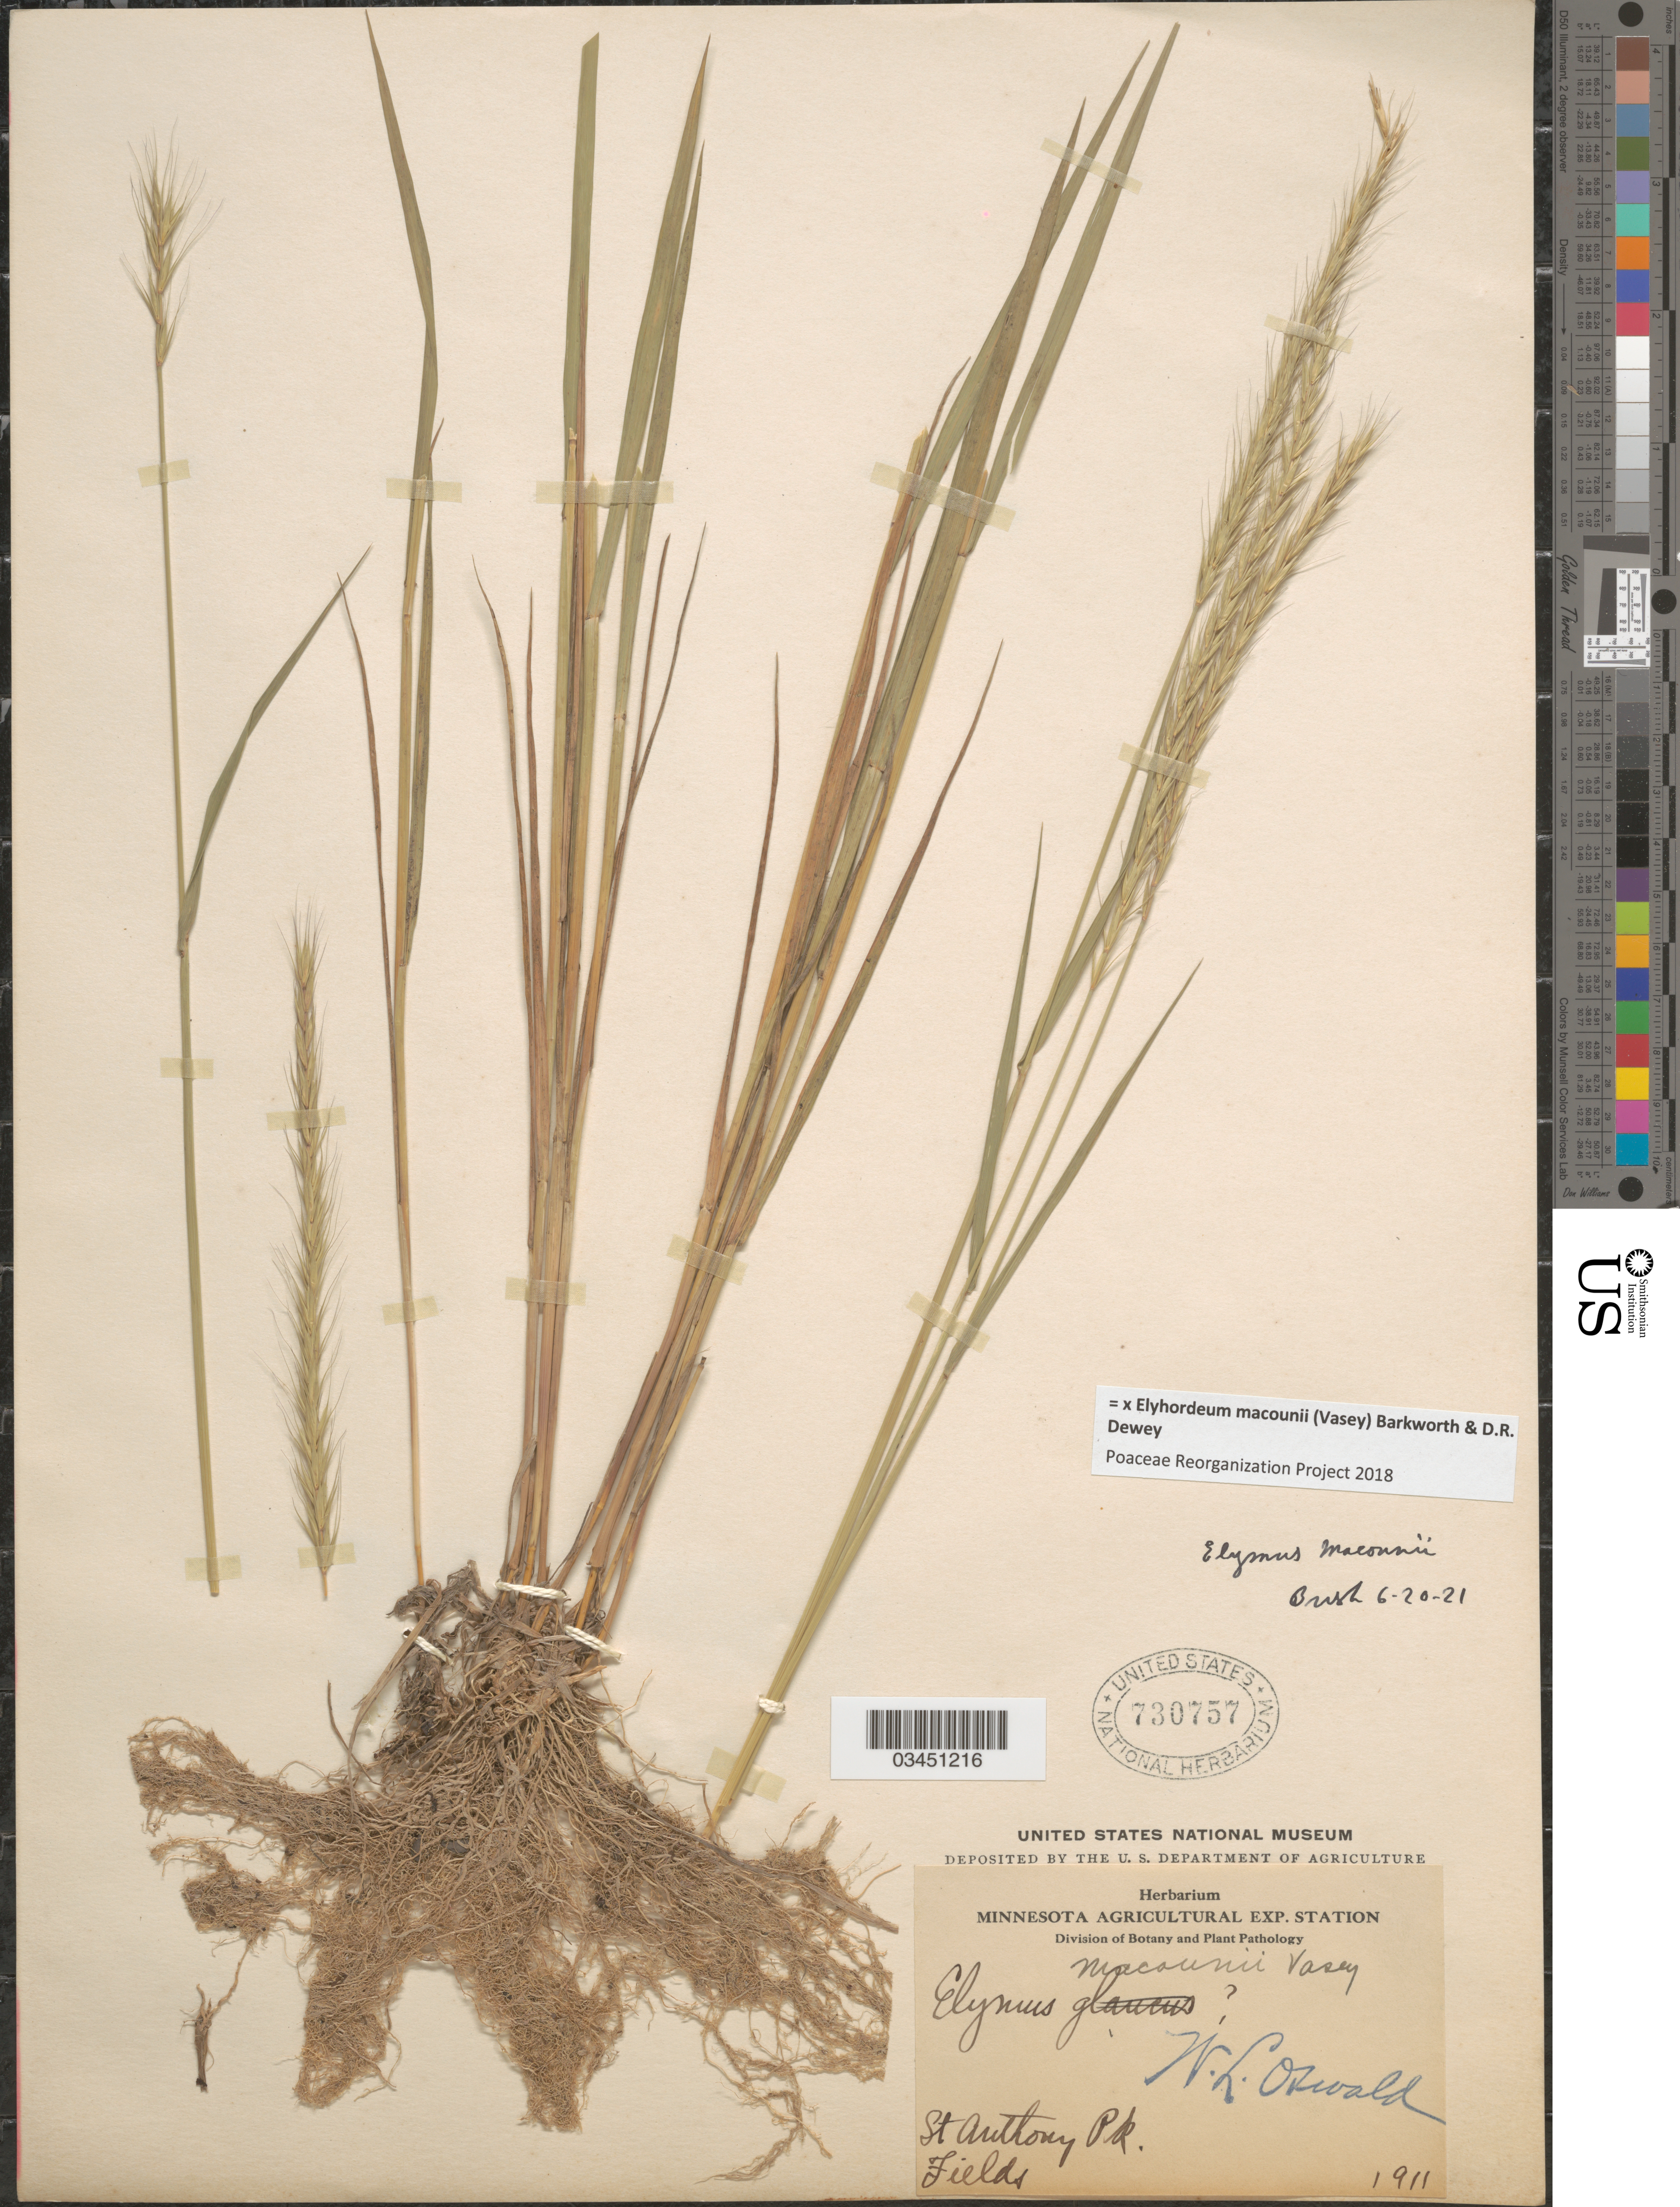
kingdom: Plantae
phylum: Tracheophyta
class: Liliopsida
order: Poales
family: Poaceae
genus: Elyhordeum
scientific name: x Elyhordeum macounii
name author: (Vasey) Barkworth & Dewey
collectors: W. Oswald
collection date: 1911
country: United States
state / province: Minnesota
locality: St. Anthony. Pk.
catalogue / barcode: US 730757